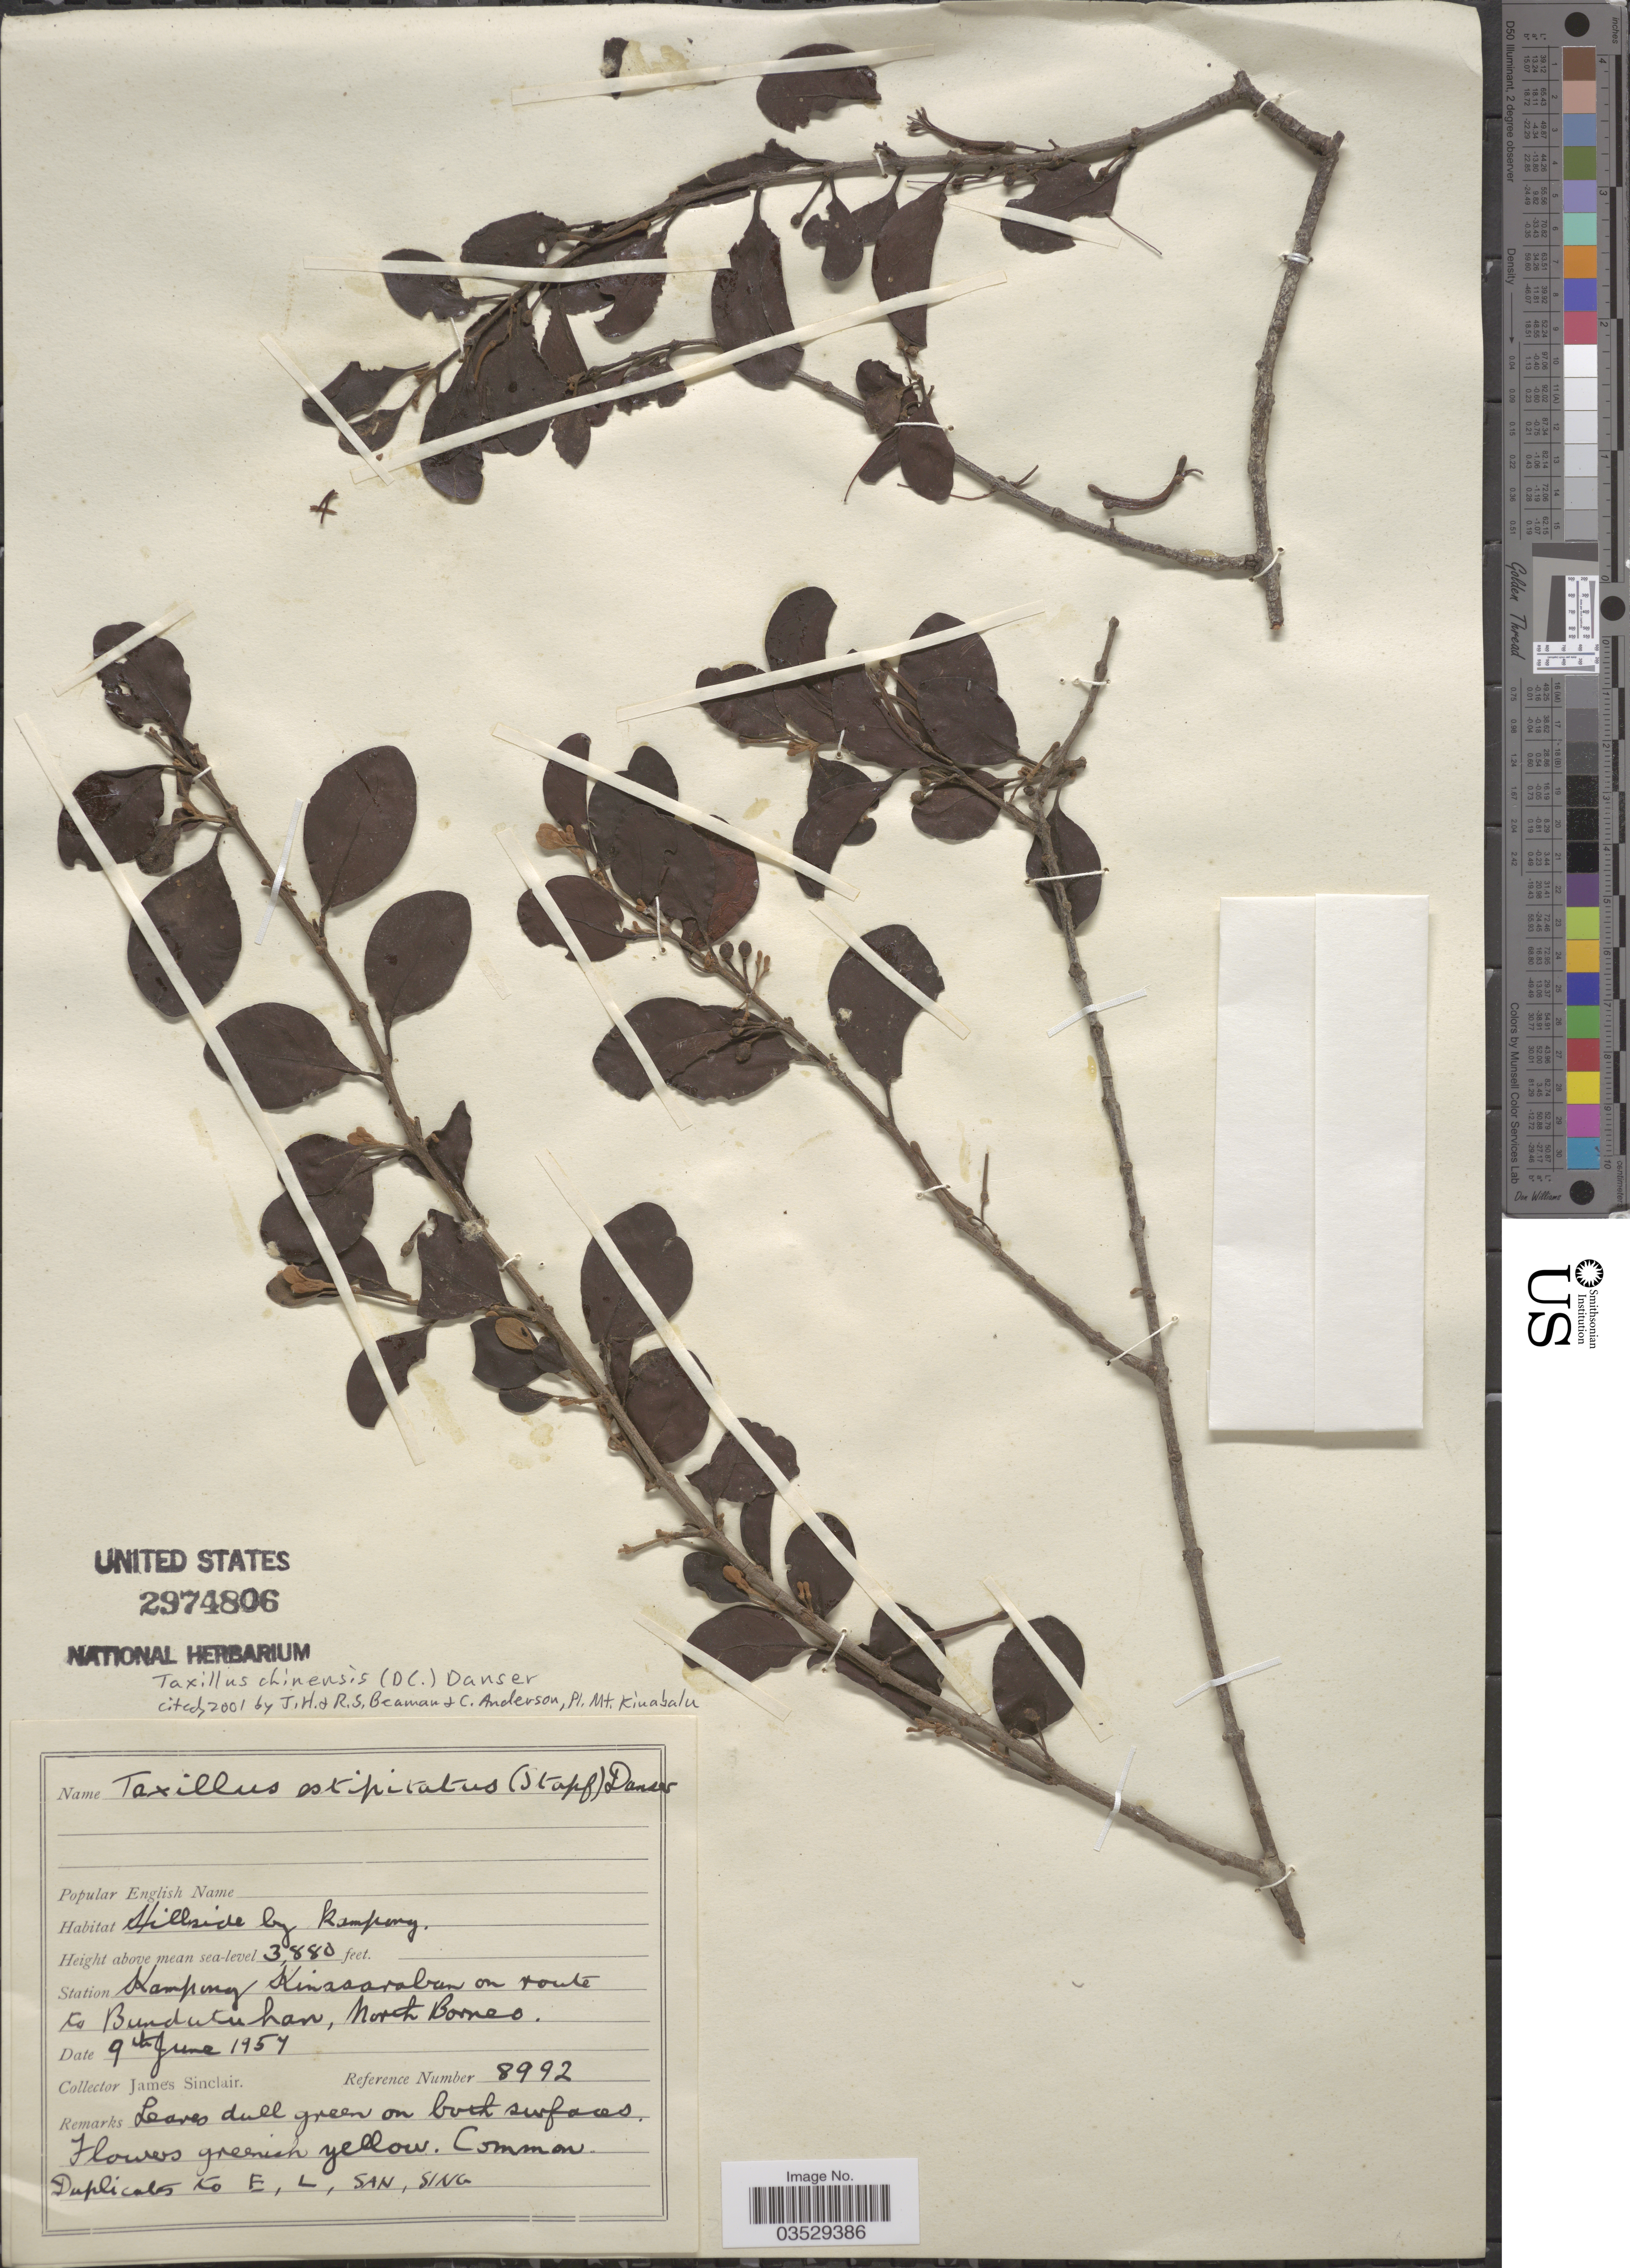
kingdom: Plantae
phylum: Tracheophyta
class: Magnoliopsida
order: Santalales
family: Loranthaceae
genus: Taxillus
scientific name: Taxillus chinensis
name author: (DC.) Danser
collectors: J. Sinclair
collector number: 8992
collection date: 1954-06-09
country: Malaysia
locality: Station Kampong Kinasaraban on route to Bundutuhan, North Borneo.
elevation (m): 1183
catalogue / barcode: US 2974806